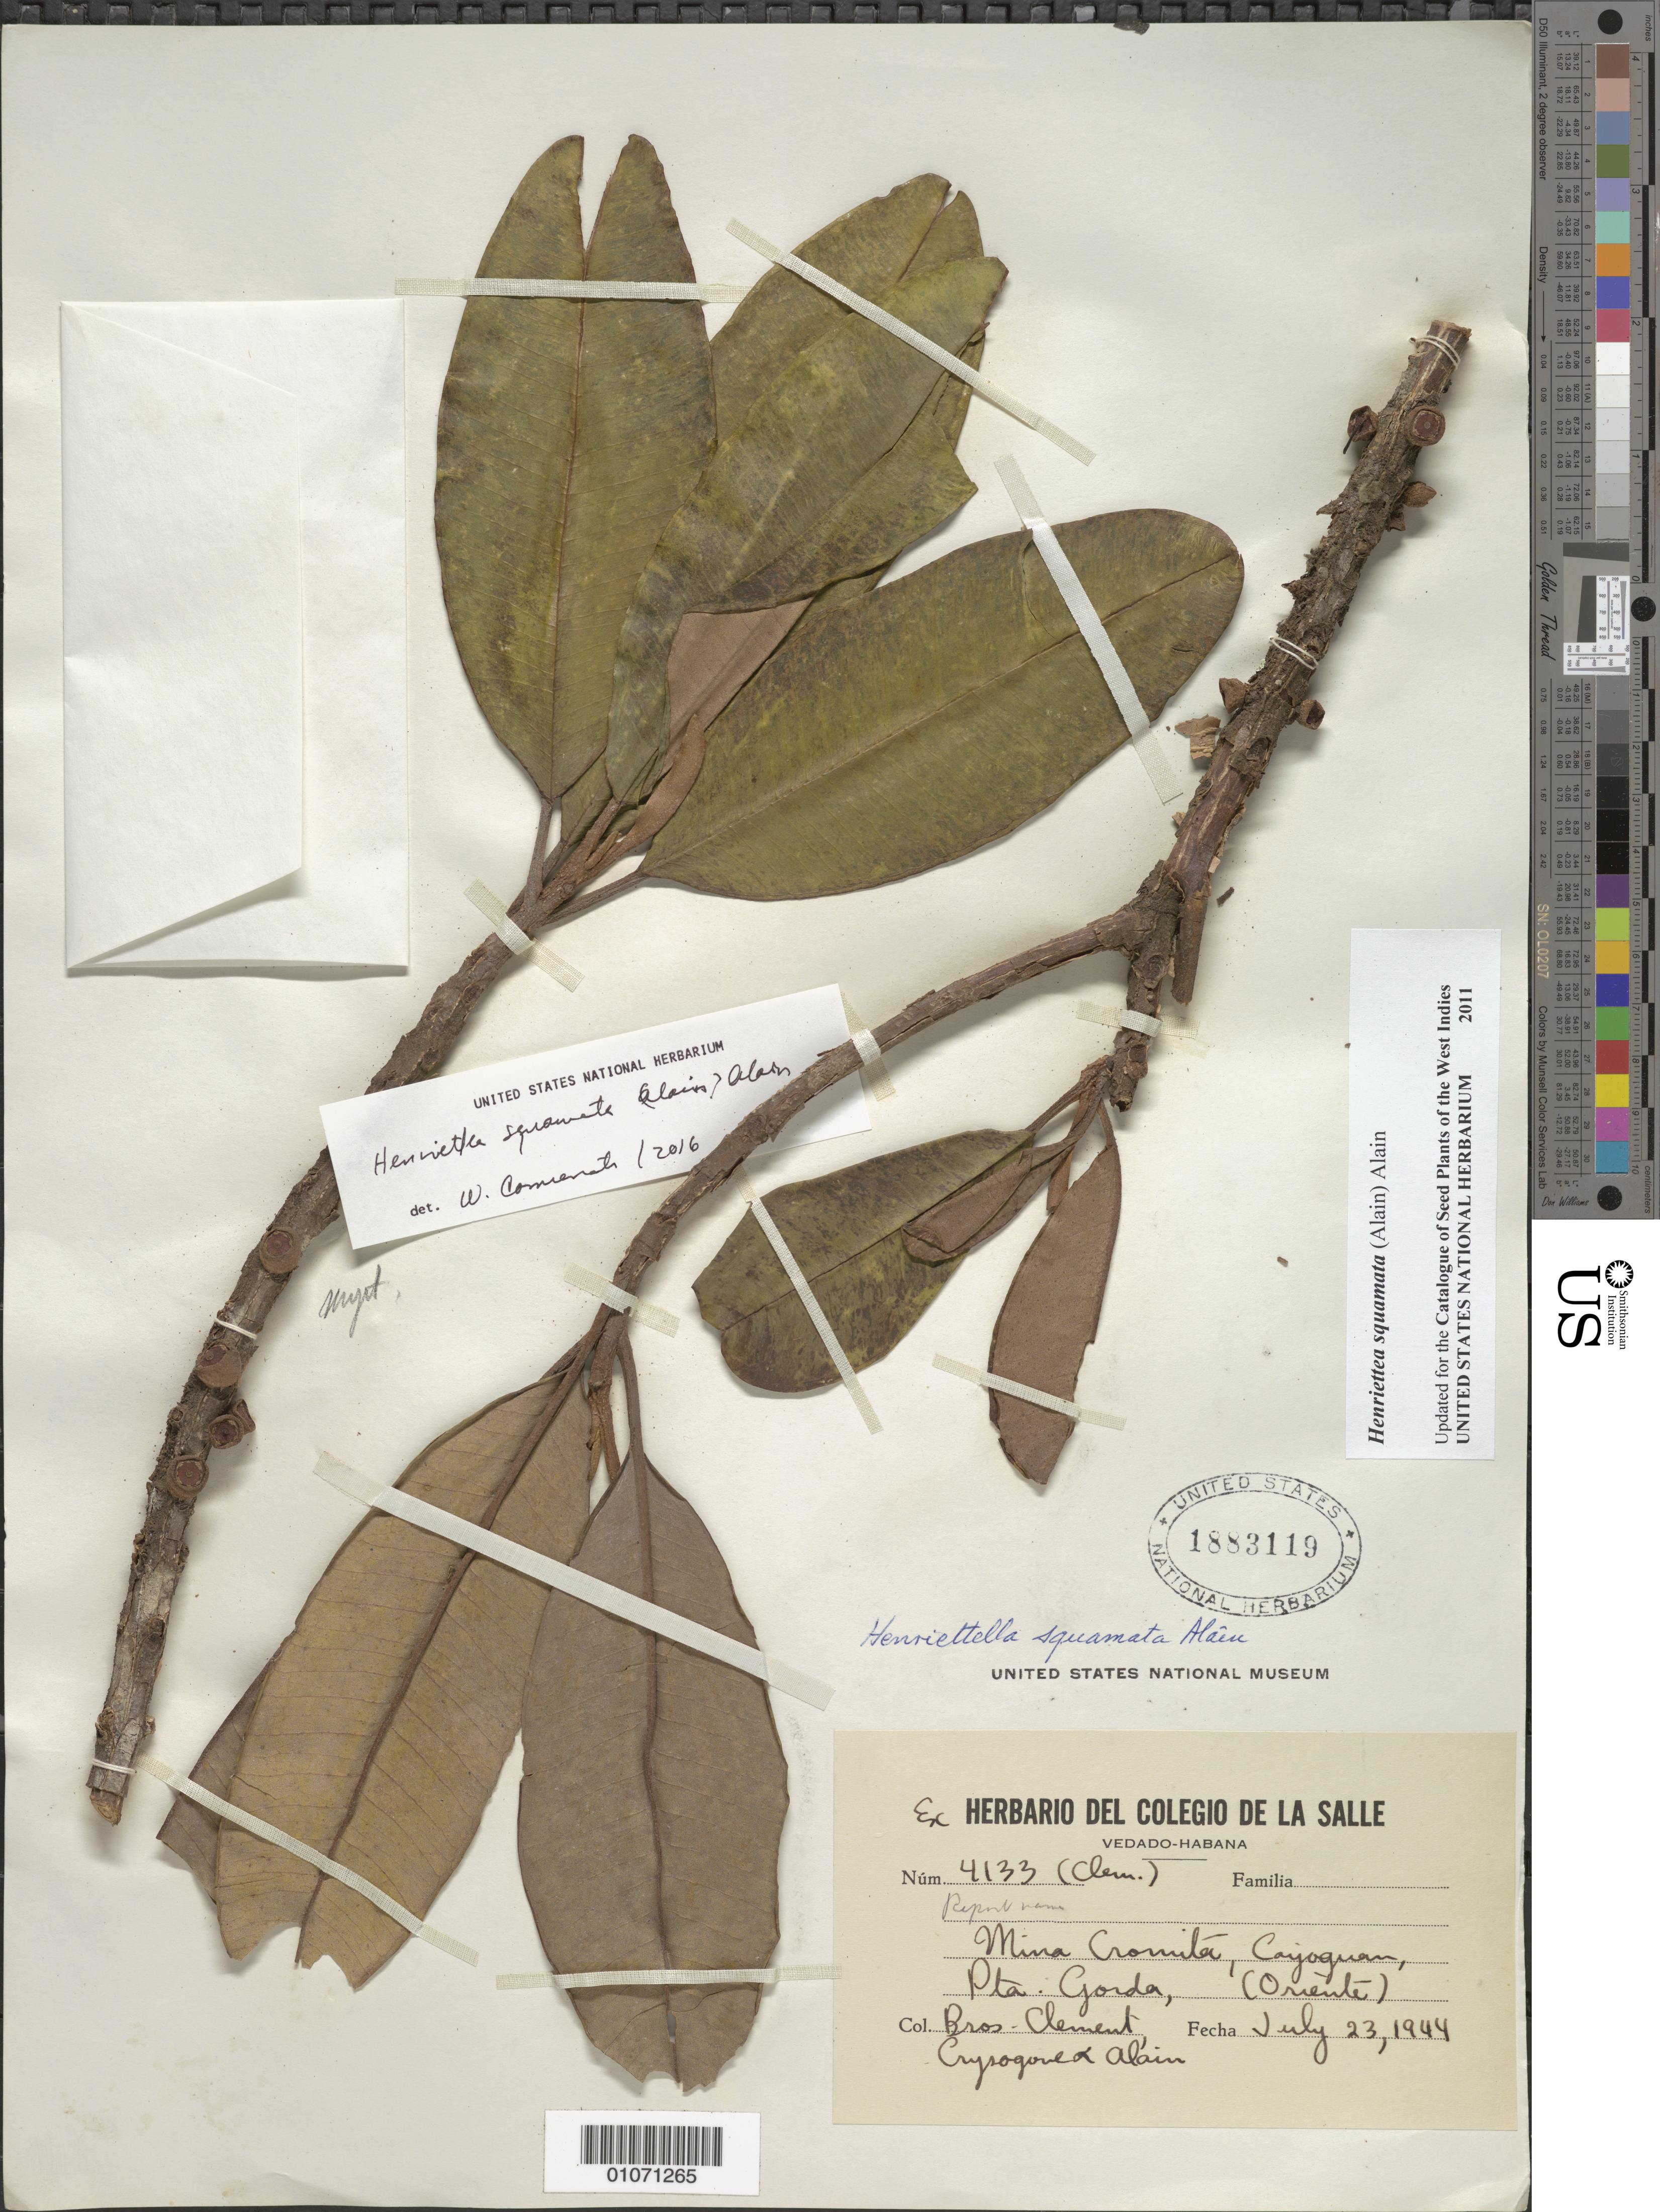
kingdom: Plantae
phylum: Tracheophyta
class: Magnoliopsida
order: Myrtales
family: Melastomataceae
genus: Henriettea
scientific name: Henriettea squamata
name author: (Alain) Alain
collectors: Bro. Clemente, A. H. Liogier & B. Crisogono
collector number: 4133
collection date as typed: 23 Jul 1944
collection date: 1944-07-23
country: Cuba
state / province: Holguín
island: Cuba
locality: Mina Cromita, Cayoguán,, Moa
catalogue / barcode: US 1883119